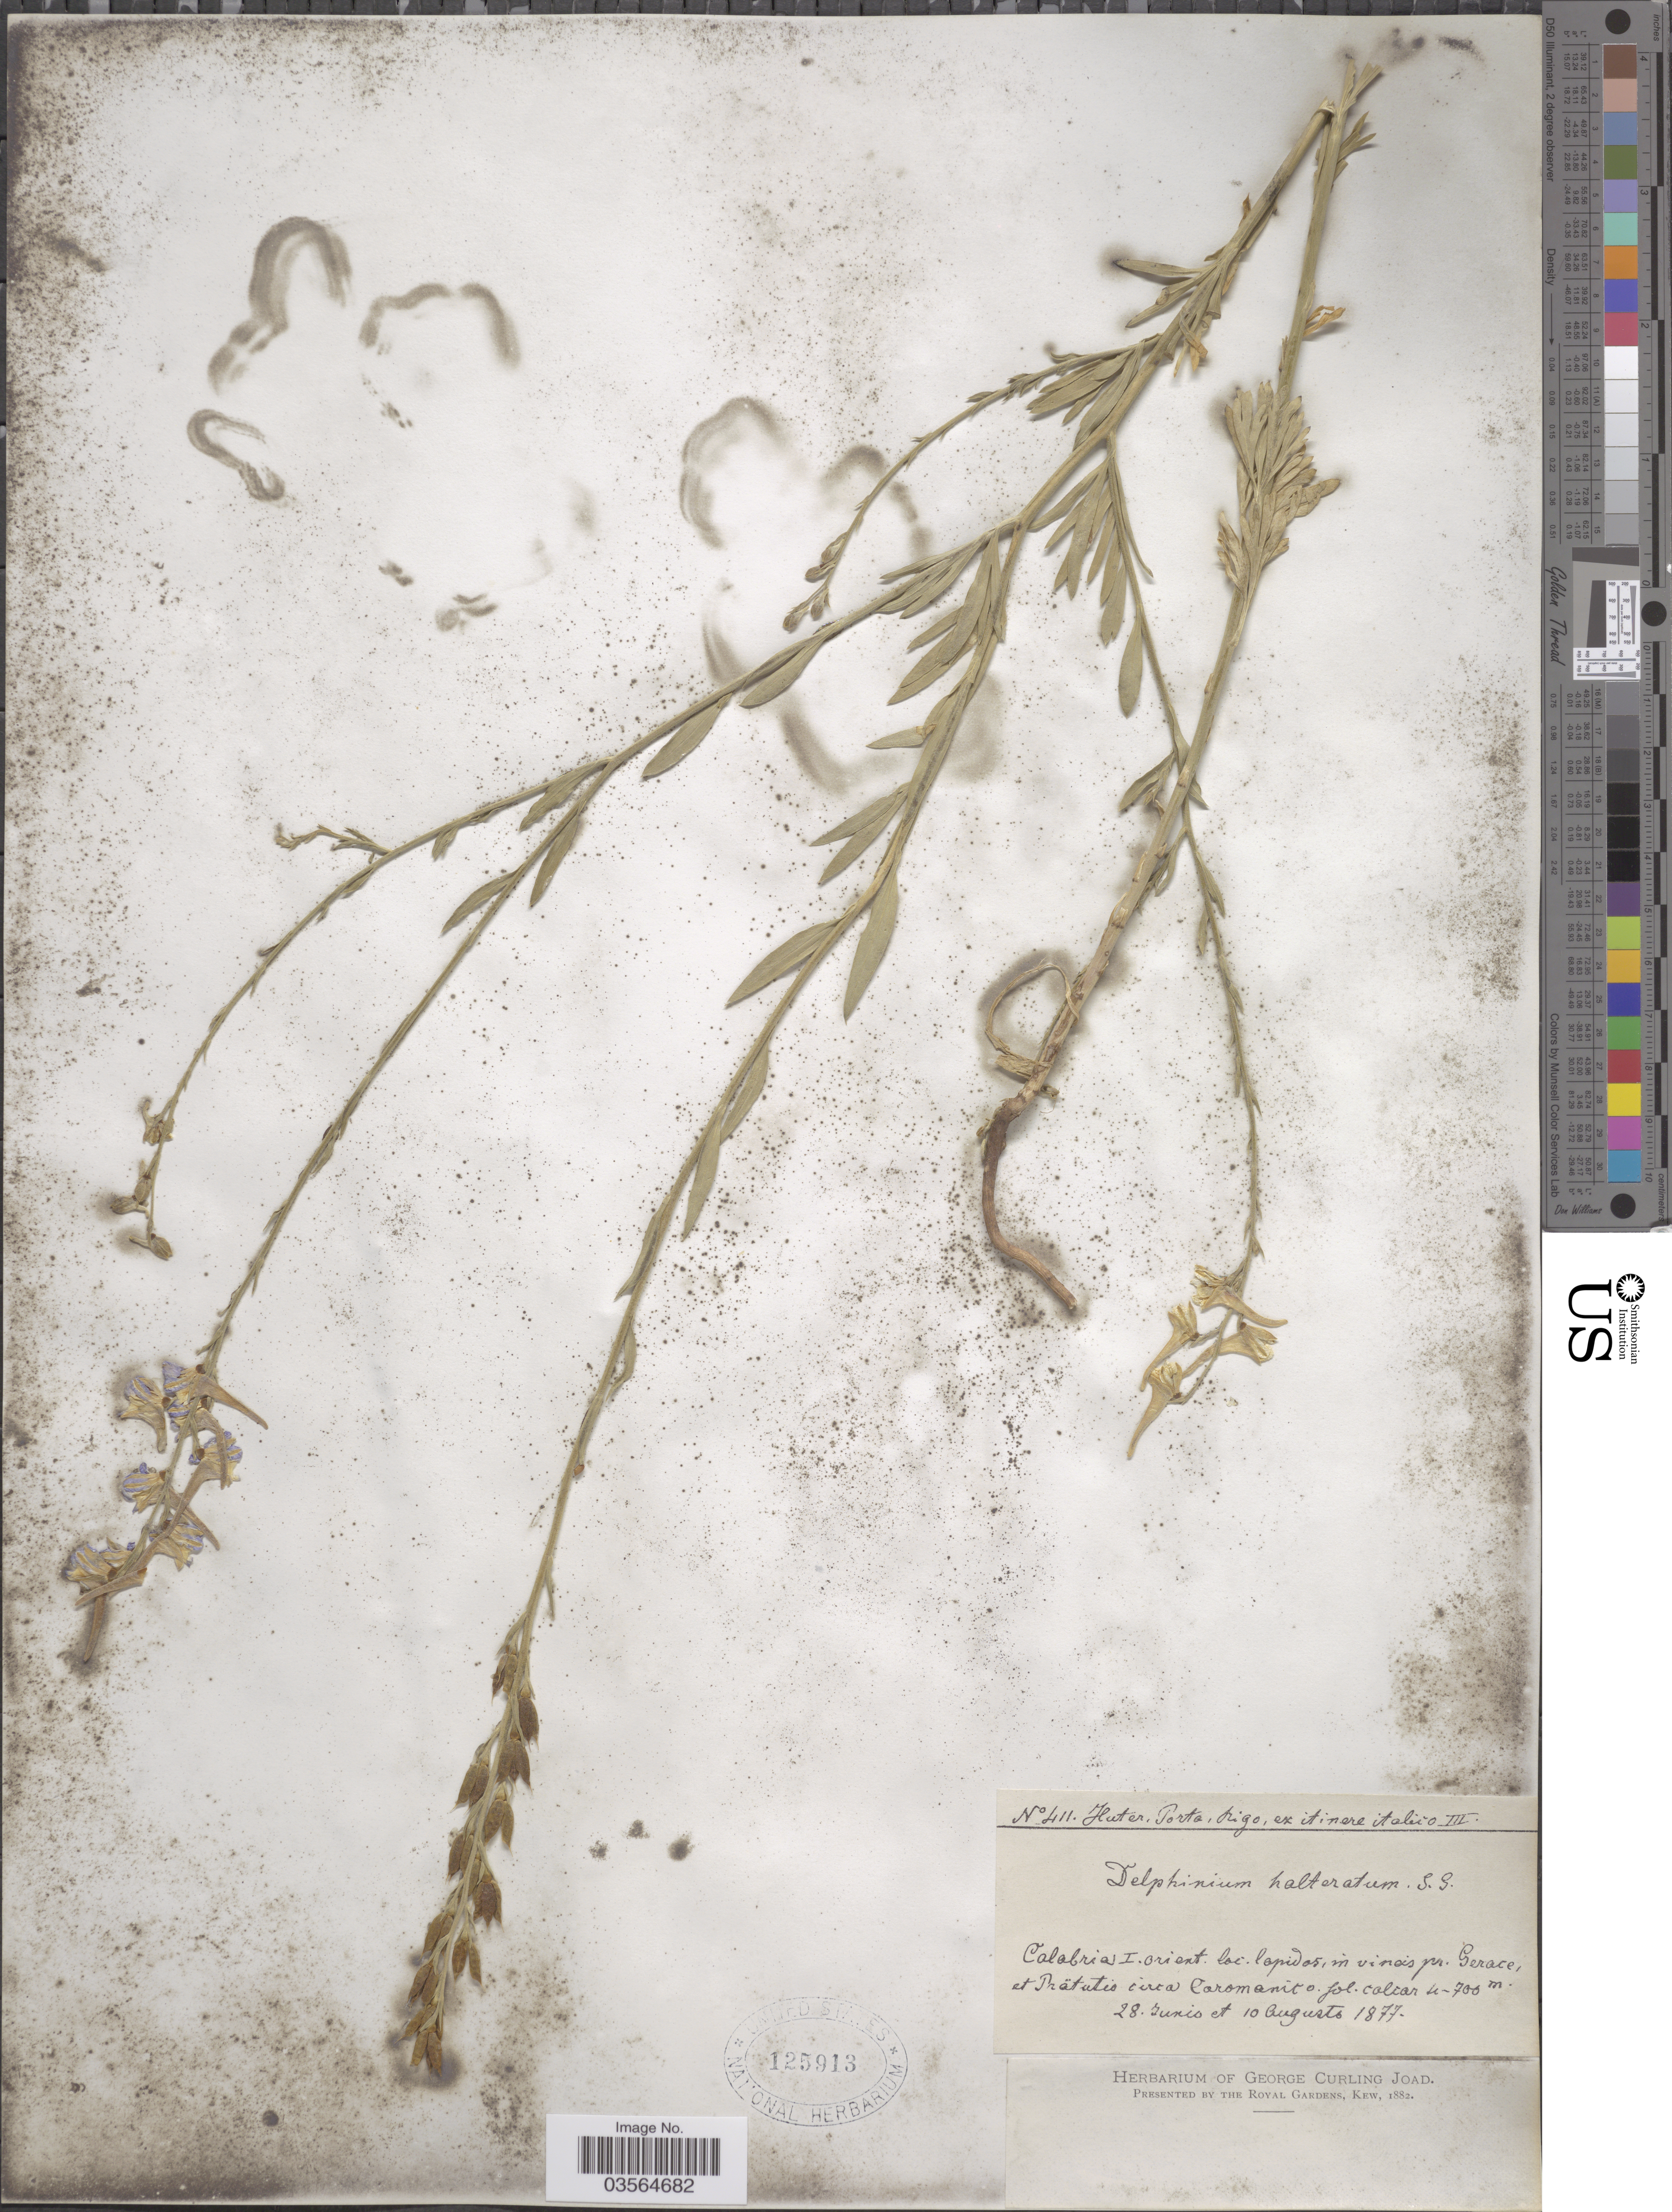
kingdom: Plantae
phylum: Tracheophyta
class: Magnoliopsida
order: Ranunculales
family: Ranunculaceae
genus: Delphinium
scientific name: Delphinium halteratum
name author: Sibth. & Sm.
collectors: -. Huter, -- Porta & -- Rigo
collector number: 411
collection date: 1877-06-28/1877-08-10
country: Italy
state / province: Calabria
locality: Calabria I. orient. loc lapidos, m vineis pr. Gerace, et Prätutio circa Caromanit o fol. calcar. [interpreted]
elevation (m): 400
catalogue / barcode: US 125913